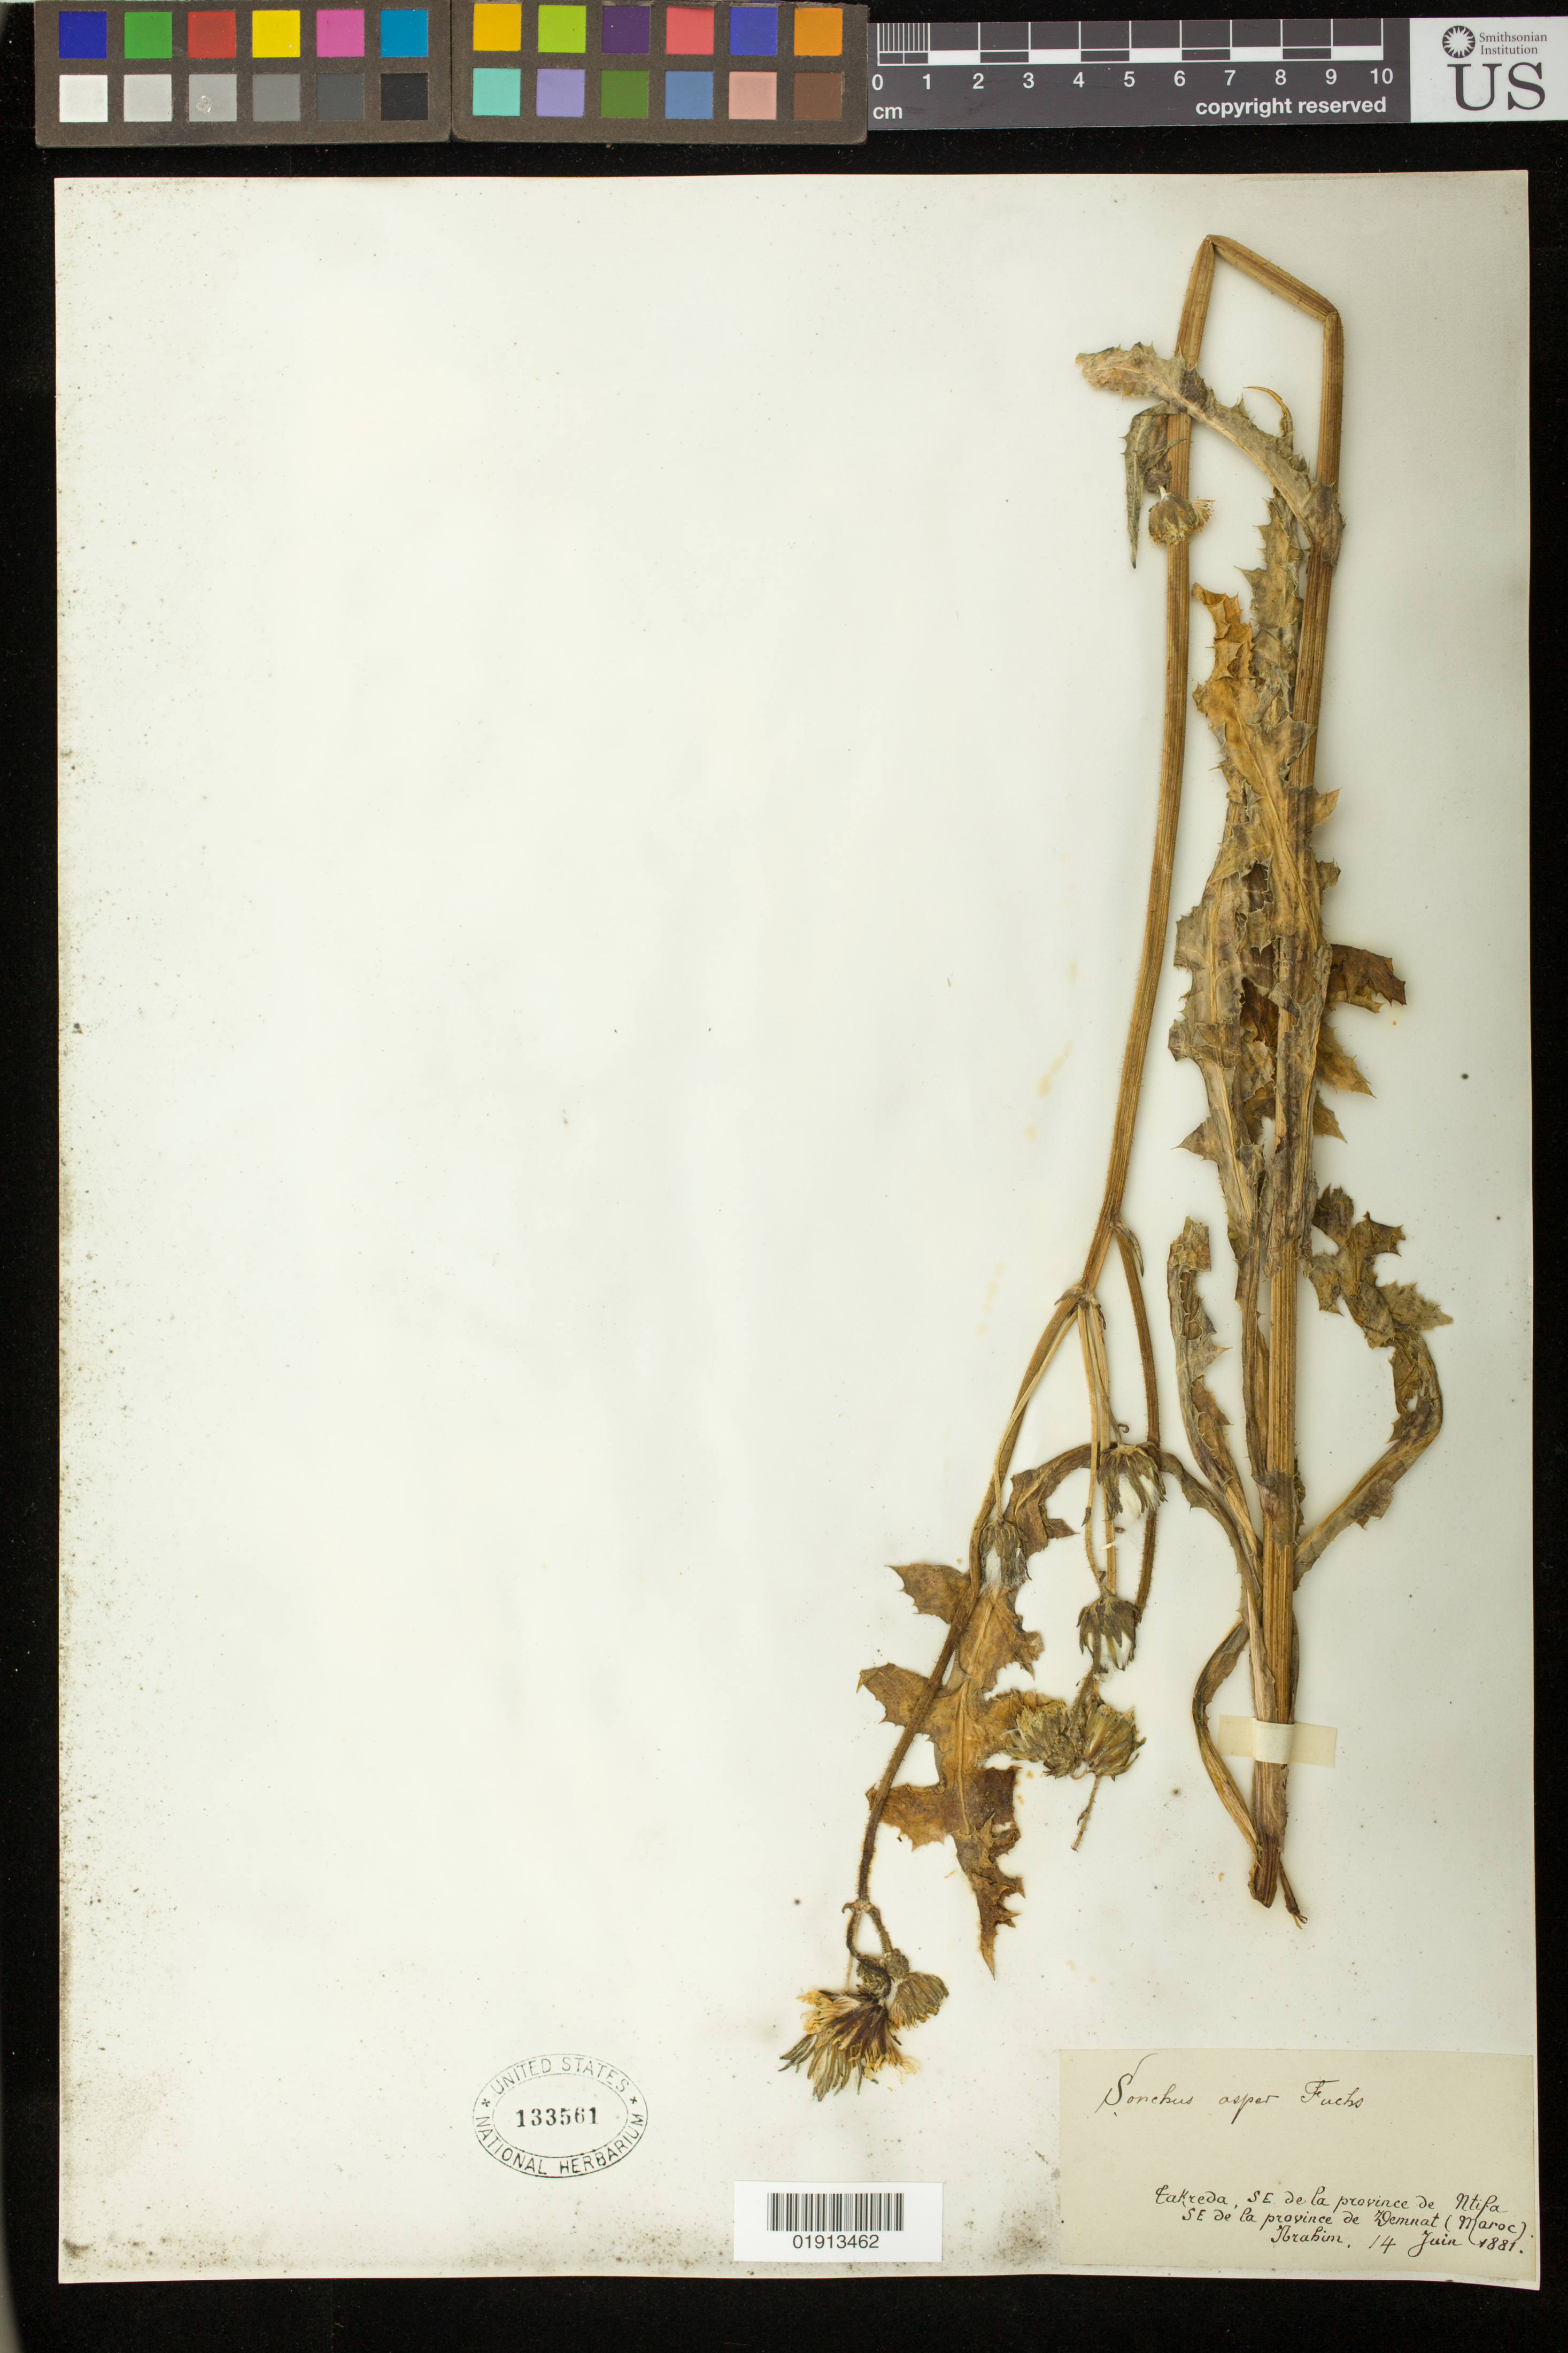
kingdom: Plantae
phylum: Tracheophyta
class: Magnoliopsida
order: Asterales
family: Asteraceae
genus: Sonchus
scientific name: Sonchus asper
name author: (L.) Hill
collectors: -. Ibrahim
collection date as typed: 14 Juin 1881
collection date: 1881-06-14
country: Morocco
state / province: Béni Mellal-Khénifra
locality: Takreda, S.E. de la province de Ntifa S.E de la province de Demnat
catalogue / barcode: US 133561